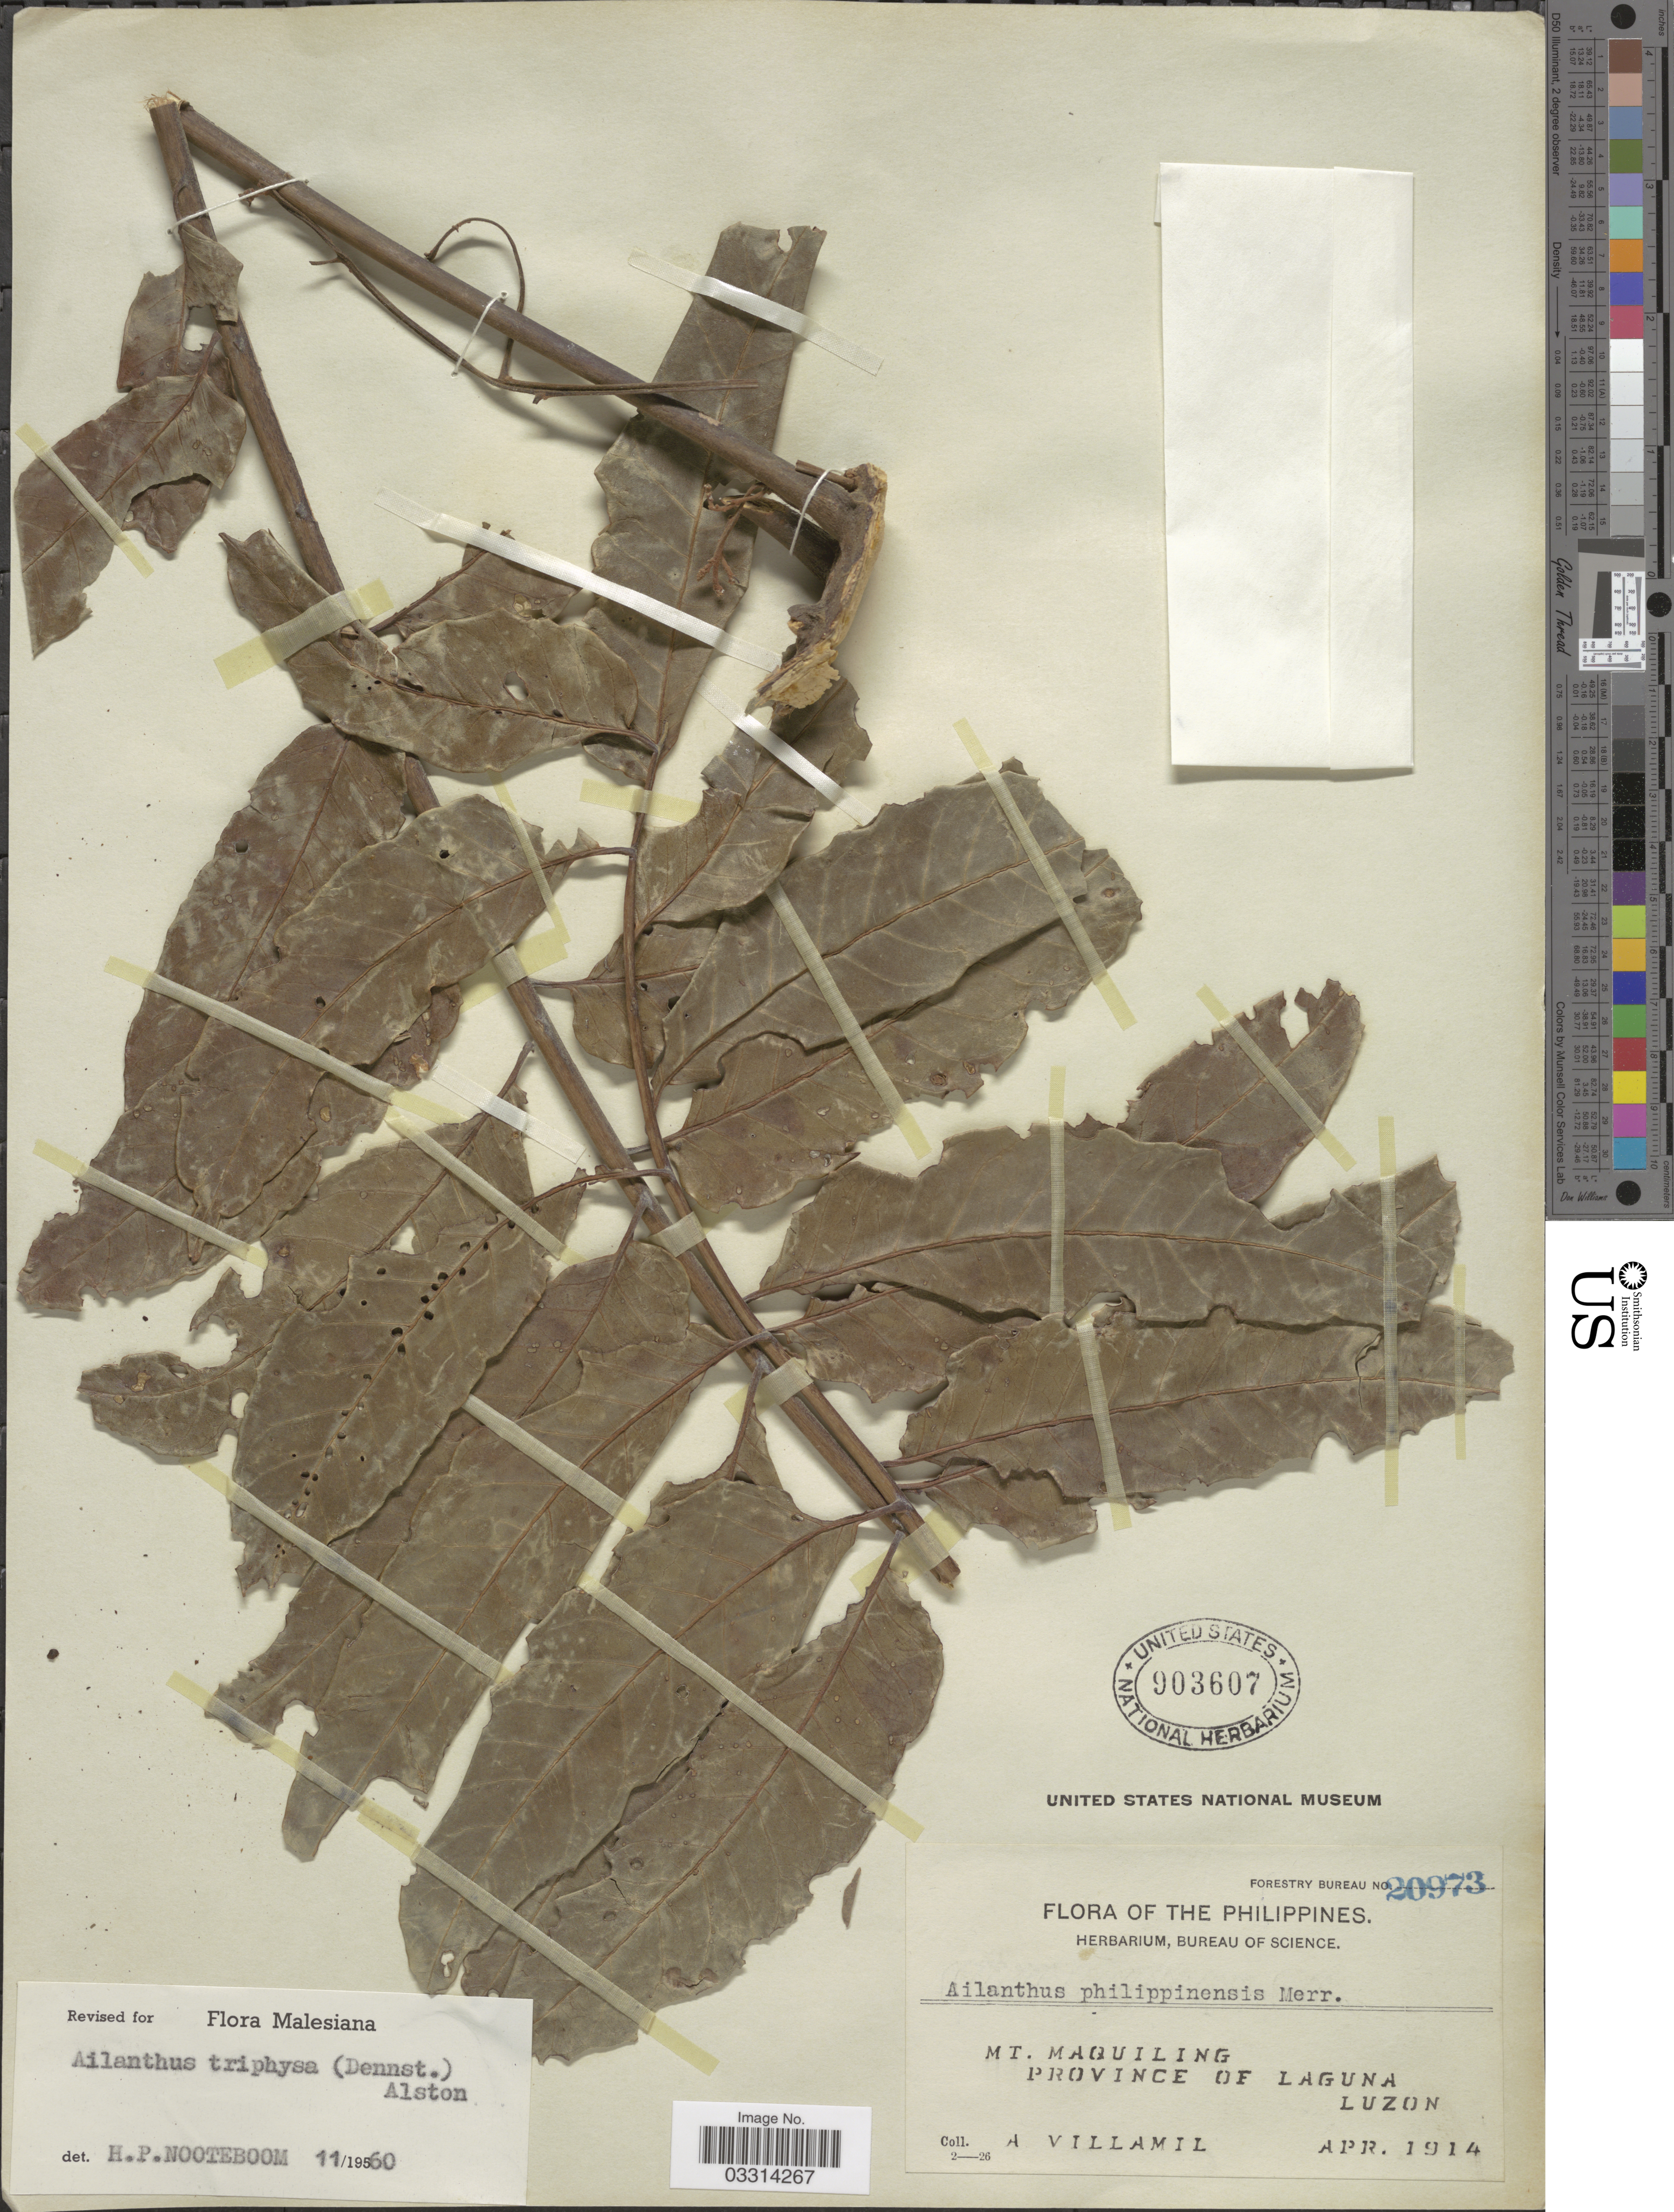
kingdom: Plantae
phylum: Tracheophyta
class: Magnoliopsida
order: Sapindales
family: Simaroubaceae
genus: Ailanthus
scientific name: Ailanthus triphysa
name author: (Dennst.) Alston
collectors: A. Villamil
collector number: Forestry Bureau 20973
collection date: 1914-04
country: Philippines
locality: Mt. Maquiling. Province of Laguna, Luzon.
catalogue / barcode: US 903607